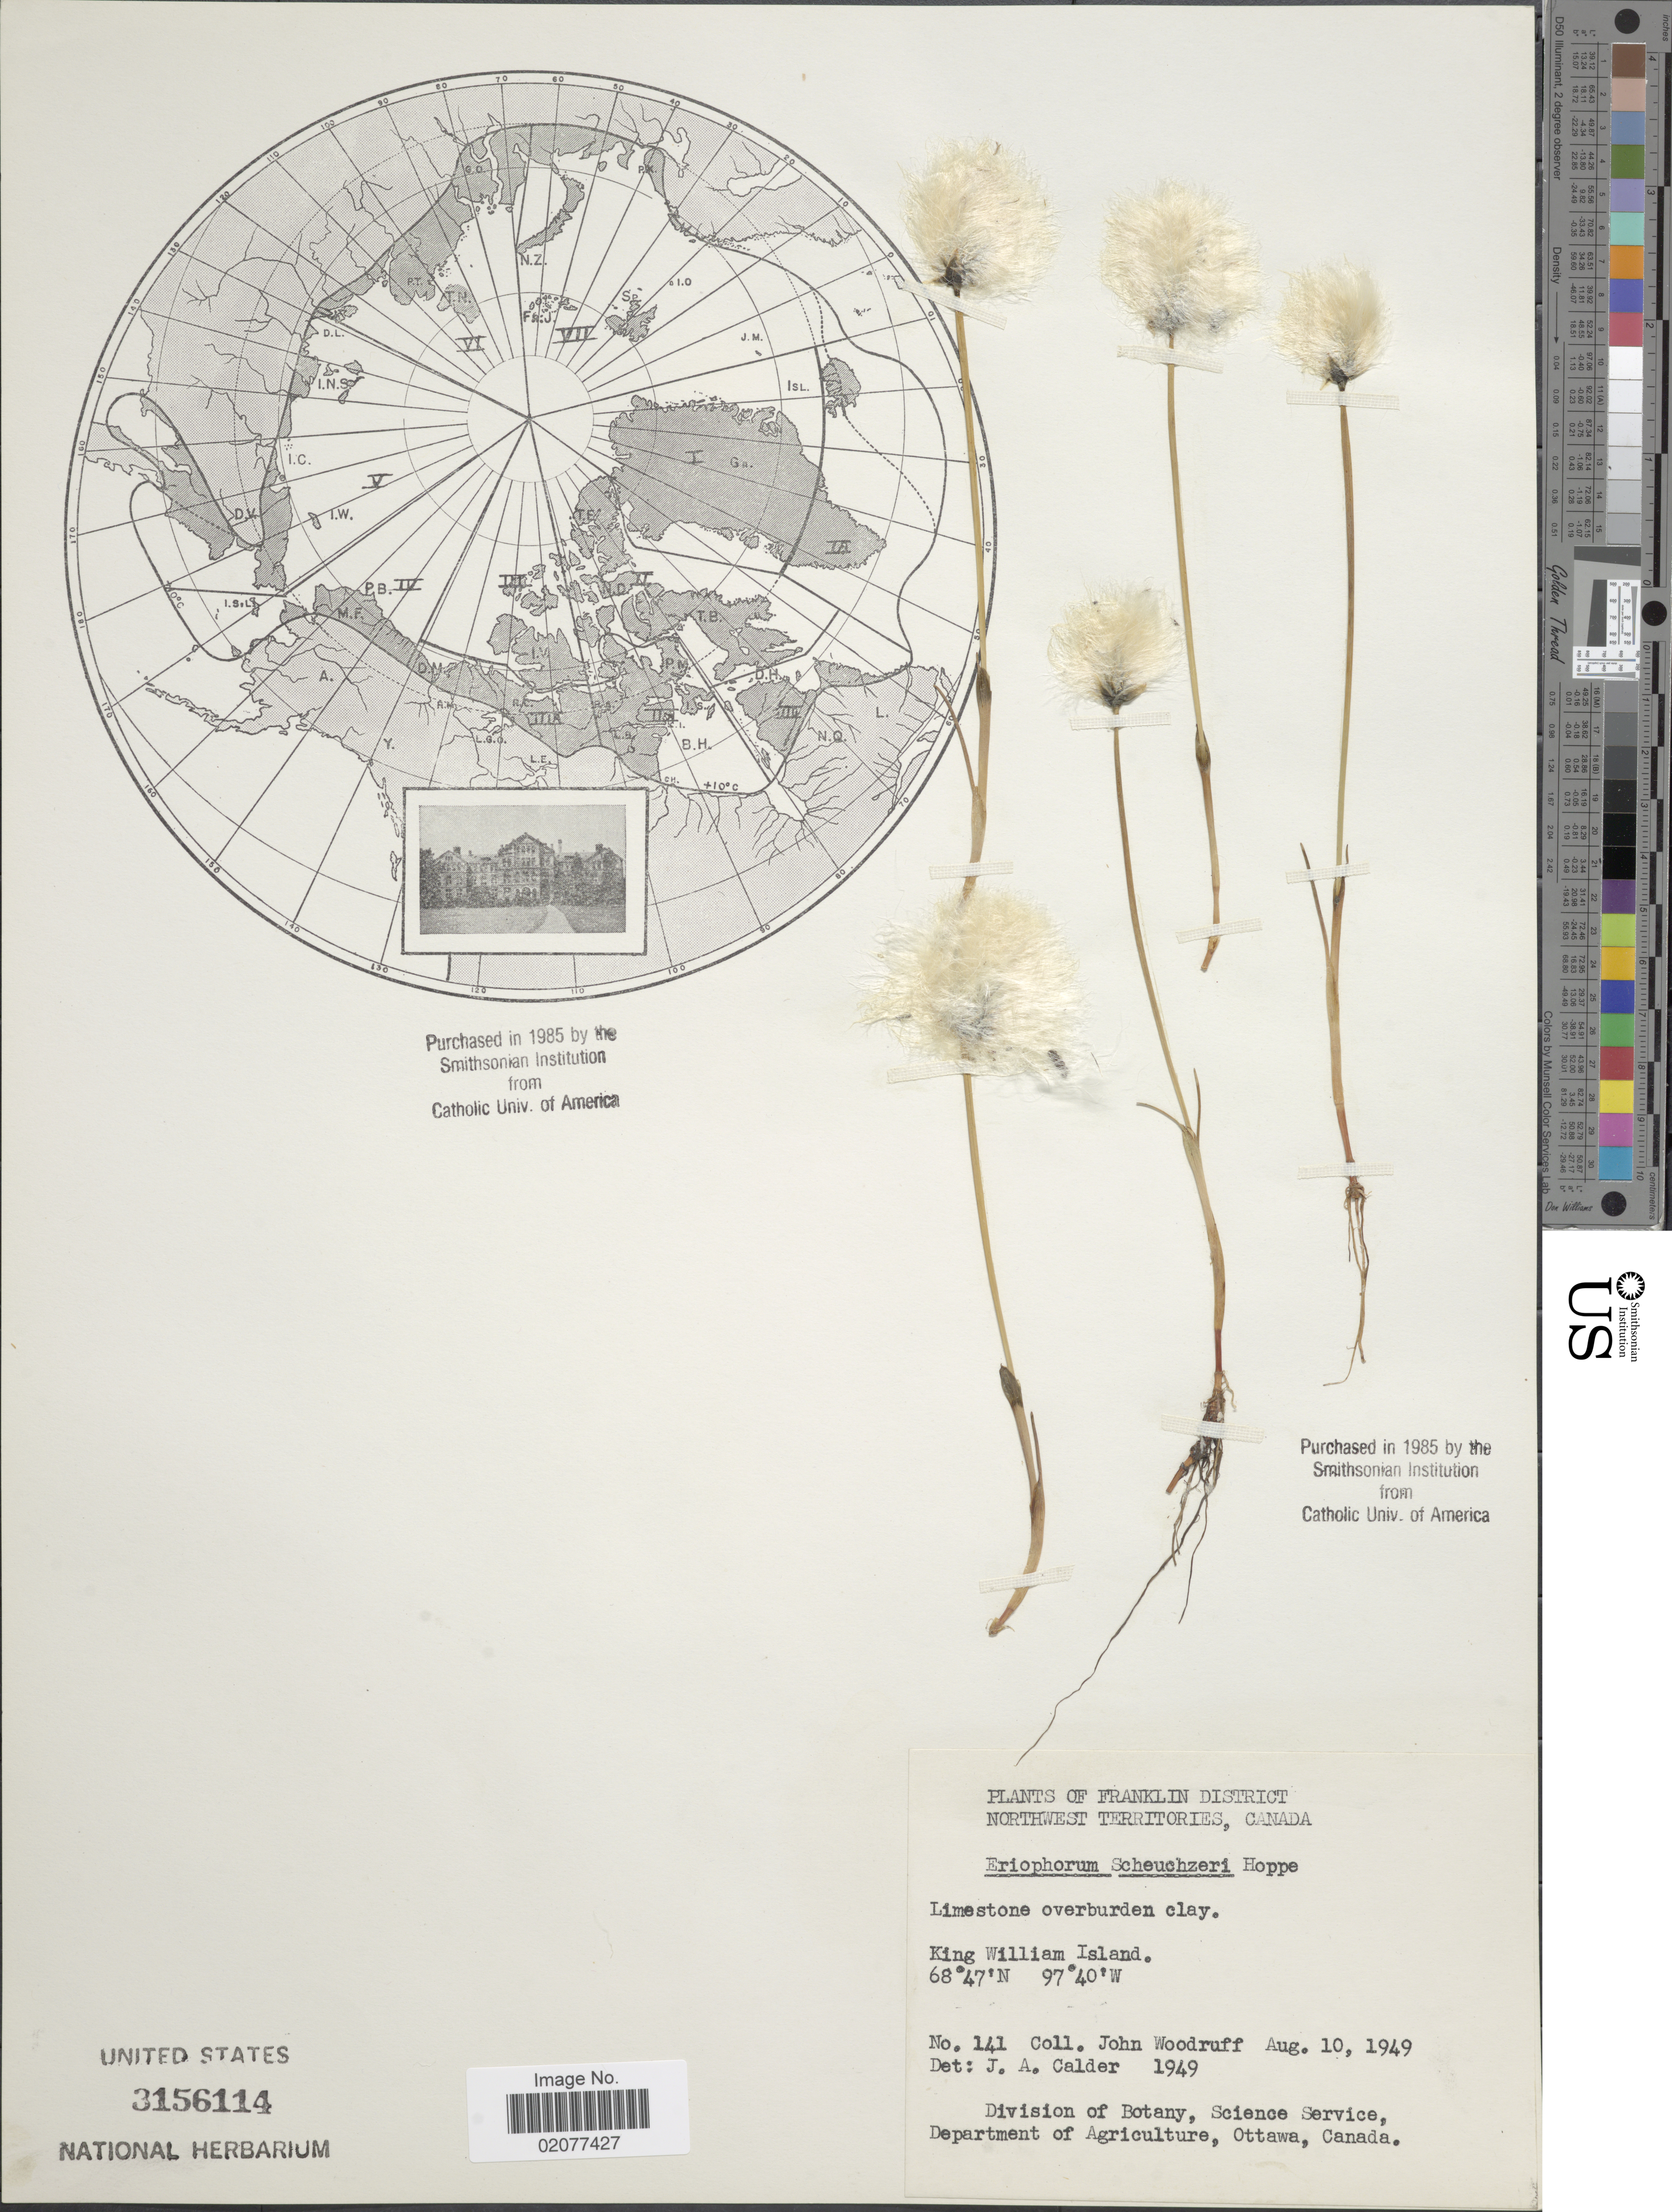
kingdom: Plantae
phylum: Tracheophyta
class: Liliopsida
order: Poales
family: Cyperaceae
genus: Eriophorum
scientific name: Eriophorum scheuchzeri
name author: Hoppe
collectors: J. Woodruff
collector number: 141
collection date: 1949-08-10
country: Canada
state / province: Northwest Territories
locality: Franklin District - N.W.T. Canada. KIng William Island.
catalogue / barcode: US 3156114